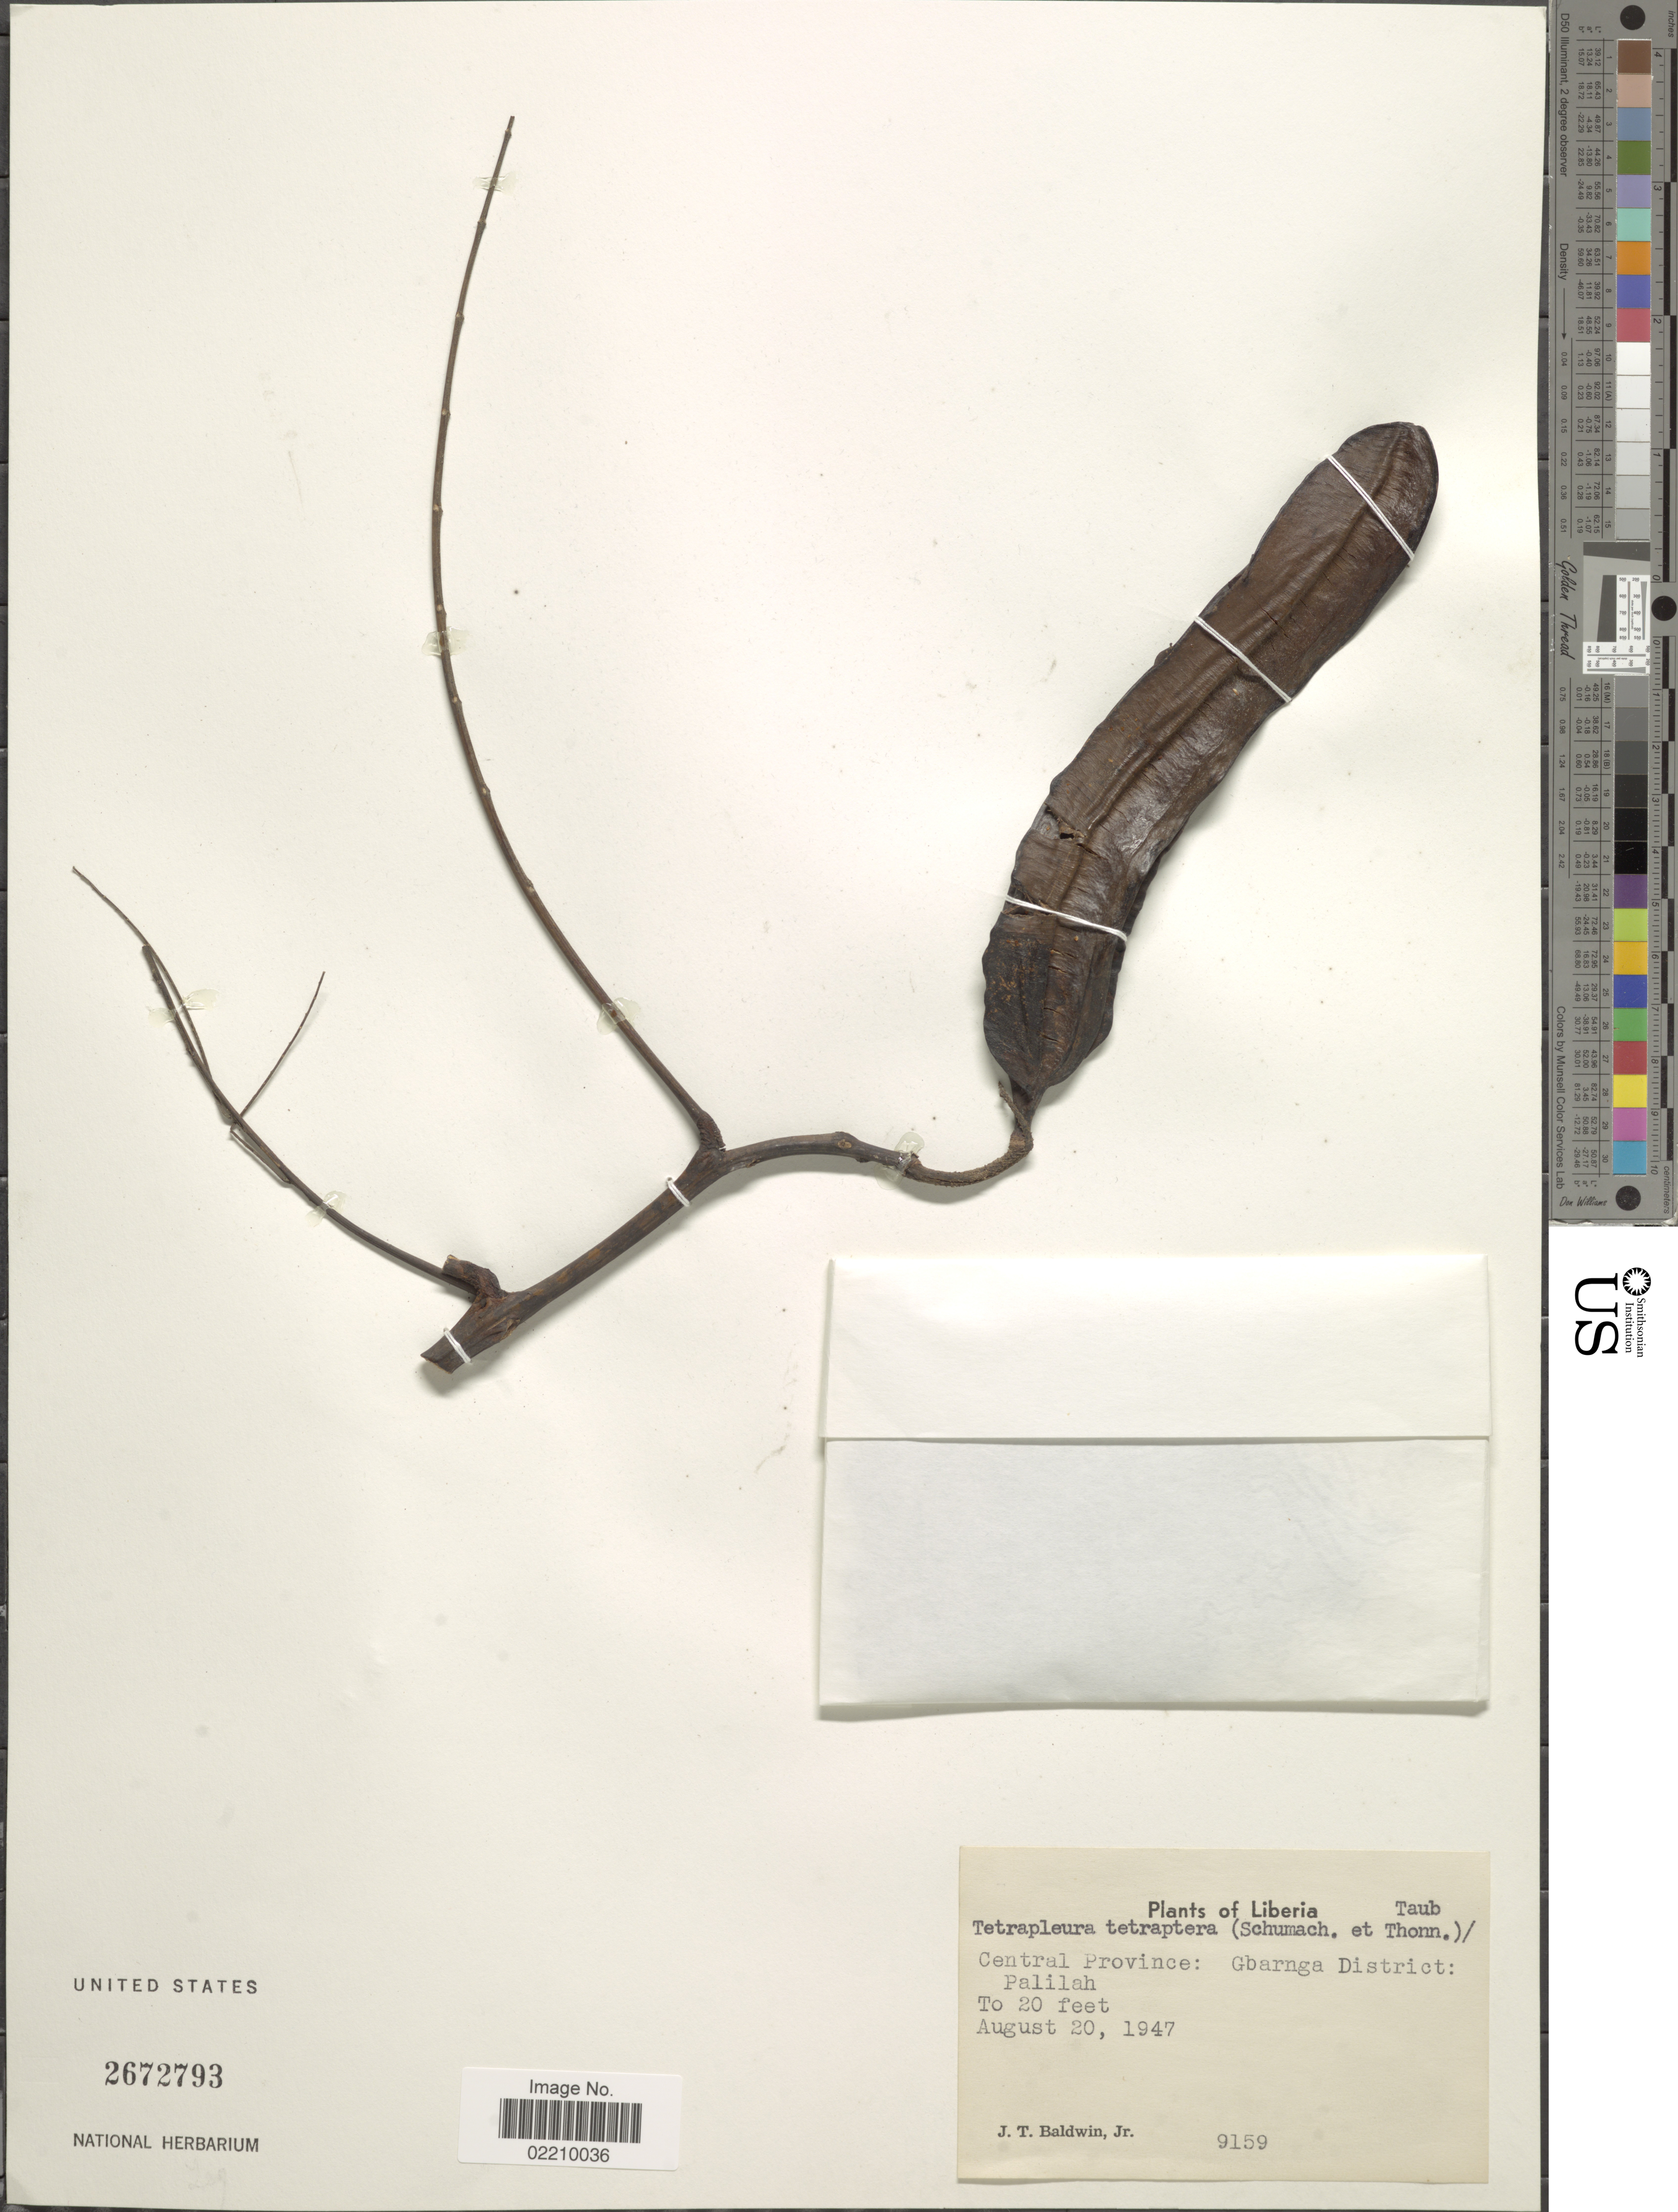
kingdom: Plantae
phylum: Tracheophyta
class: Magnoliopsida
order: Fabales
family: Fabaceae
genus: Tetrapleura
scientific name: Tetrapleura tetraptera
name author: Taub.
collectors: J. T. Baldwin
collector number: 9159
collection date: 1947-08-20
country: Liberia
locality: Central Province, Gbarnga District, Palilah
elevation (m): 6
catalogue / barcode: US 2672793